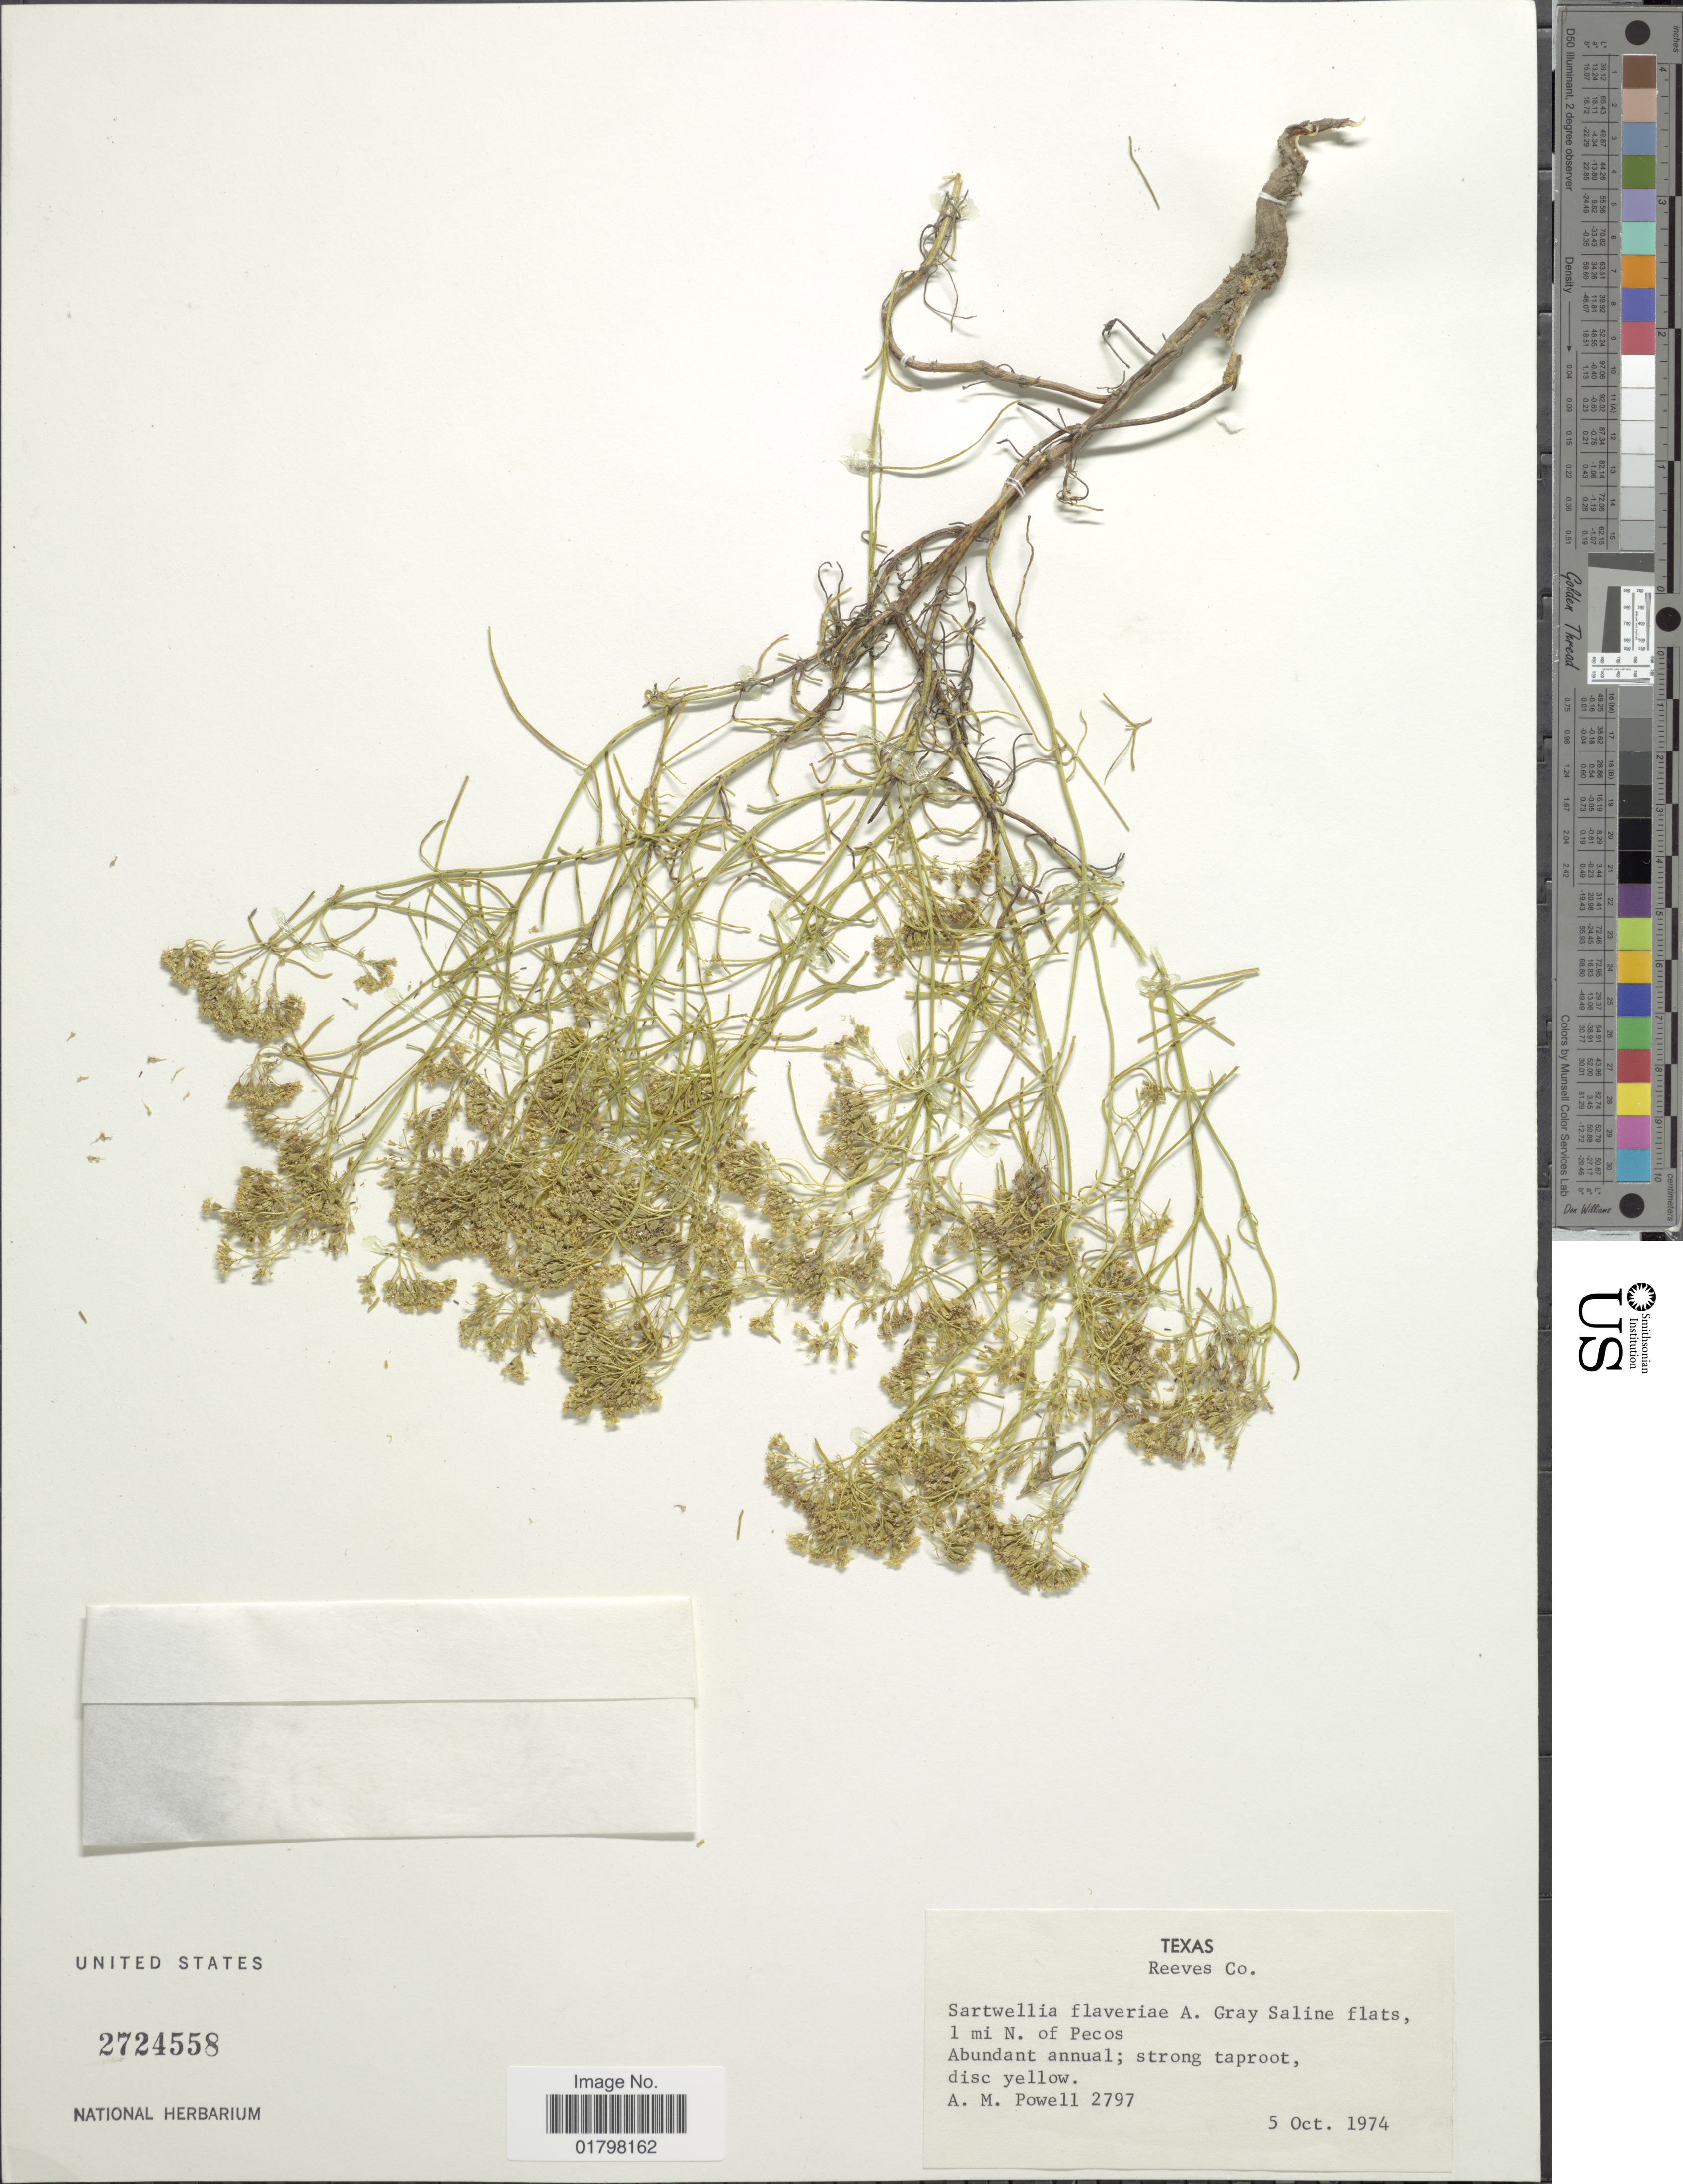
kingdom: Plantae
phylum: Tracheophyta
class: Magnoliopsida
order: Asterales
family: Asteraceae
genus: Sartwellia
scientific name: Sartwellia flaveriae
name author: A. Gray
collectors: A. M. Powell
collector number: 2797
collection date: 1974-10-05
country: United States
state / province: Texas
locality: Reeves Co. 1 mi N. of Pecos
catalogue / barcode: US 2724558